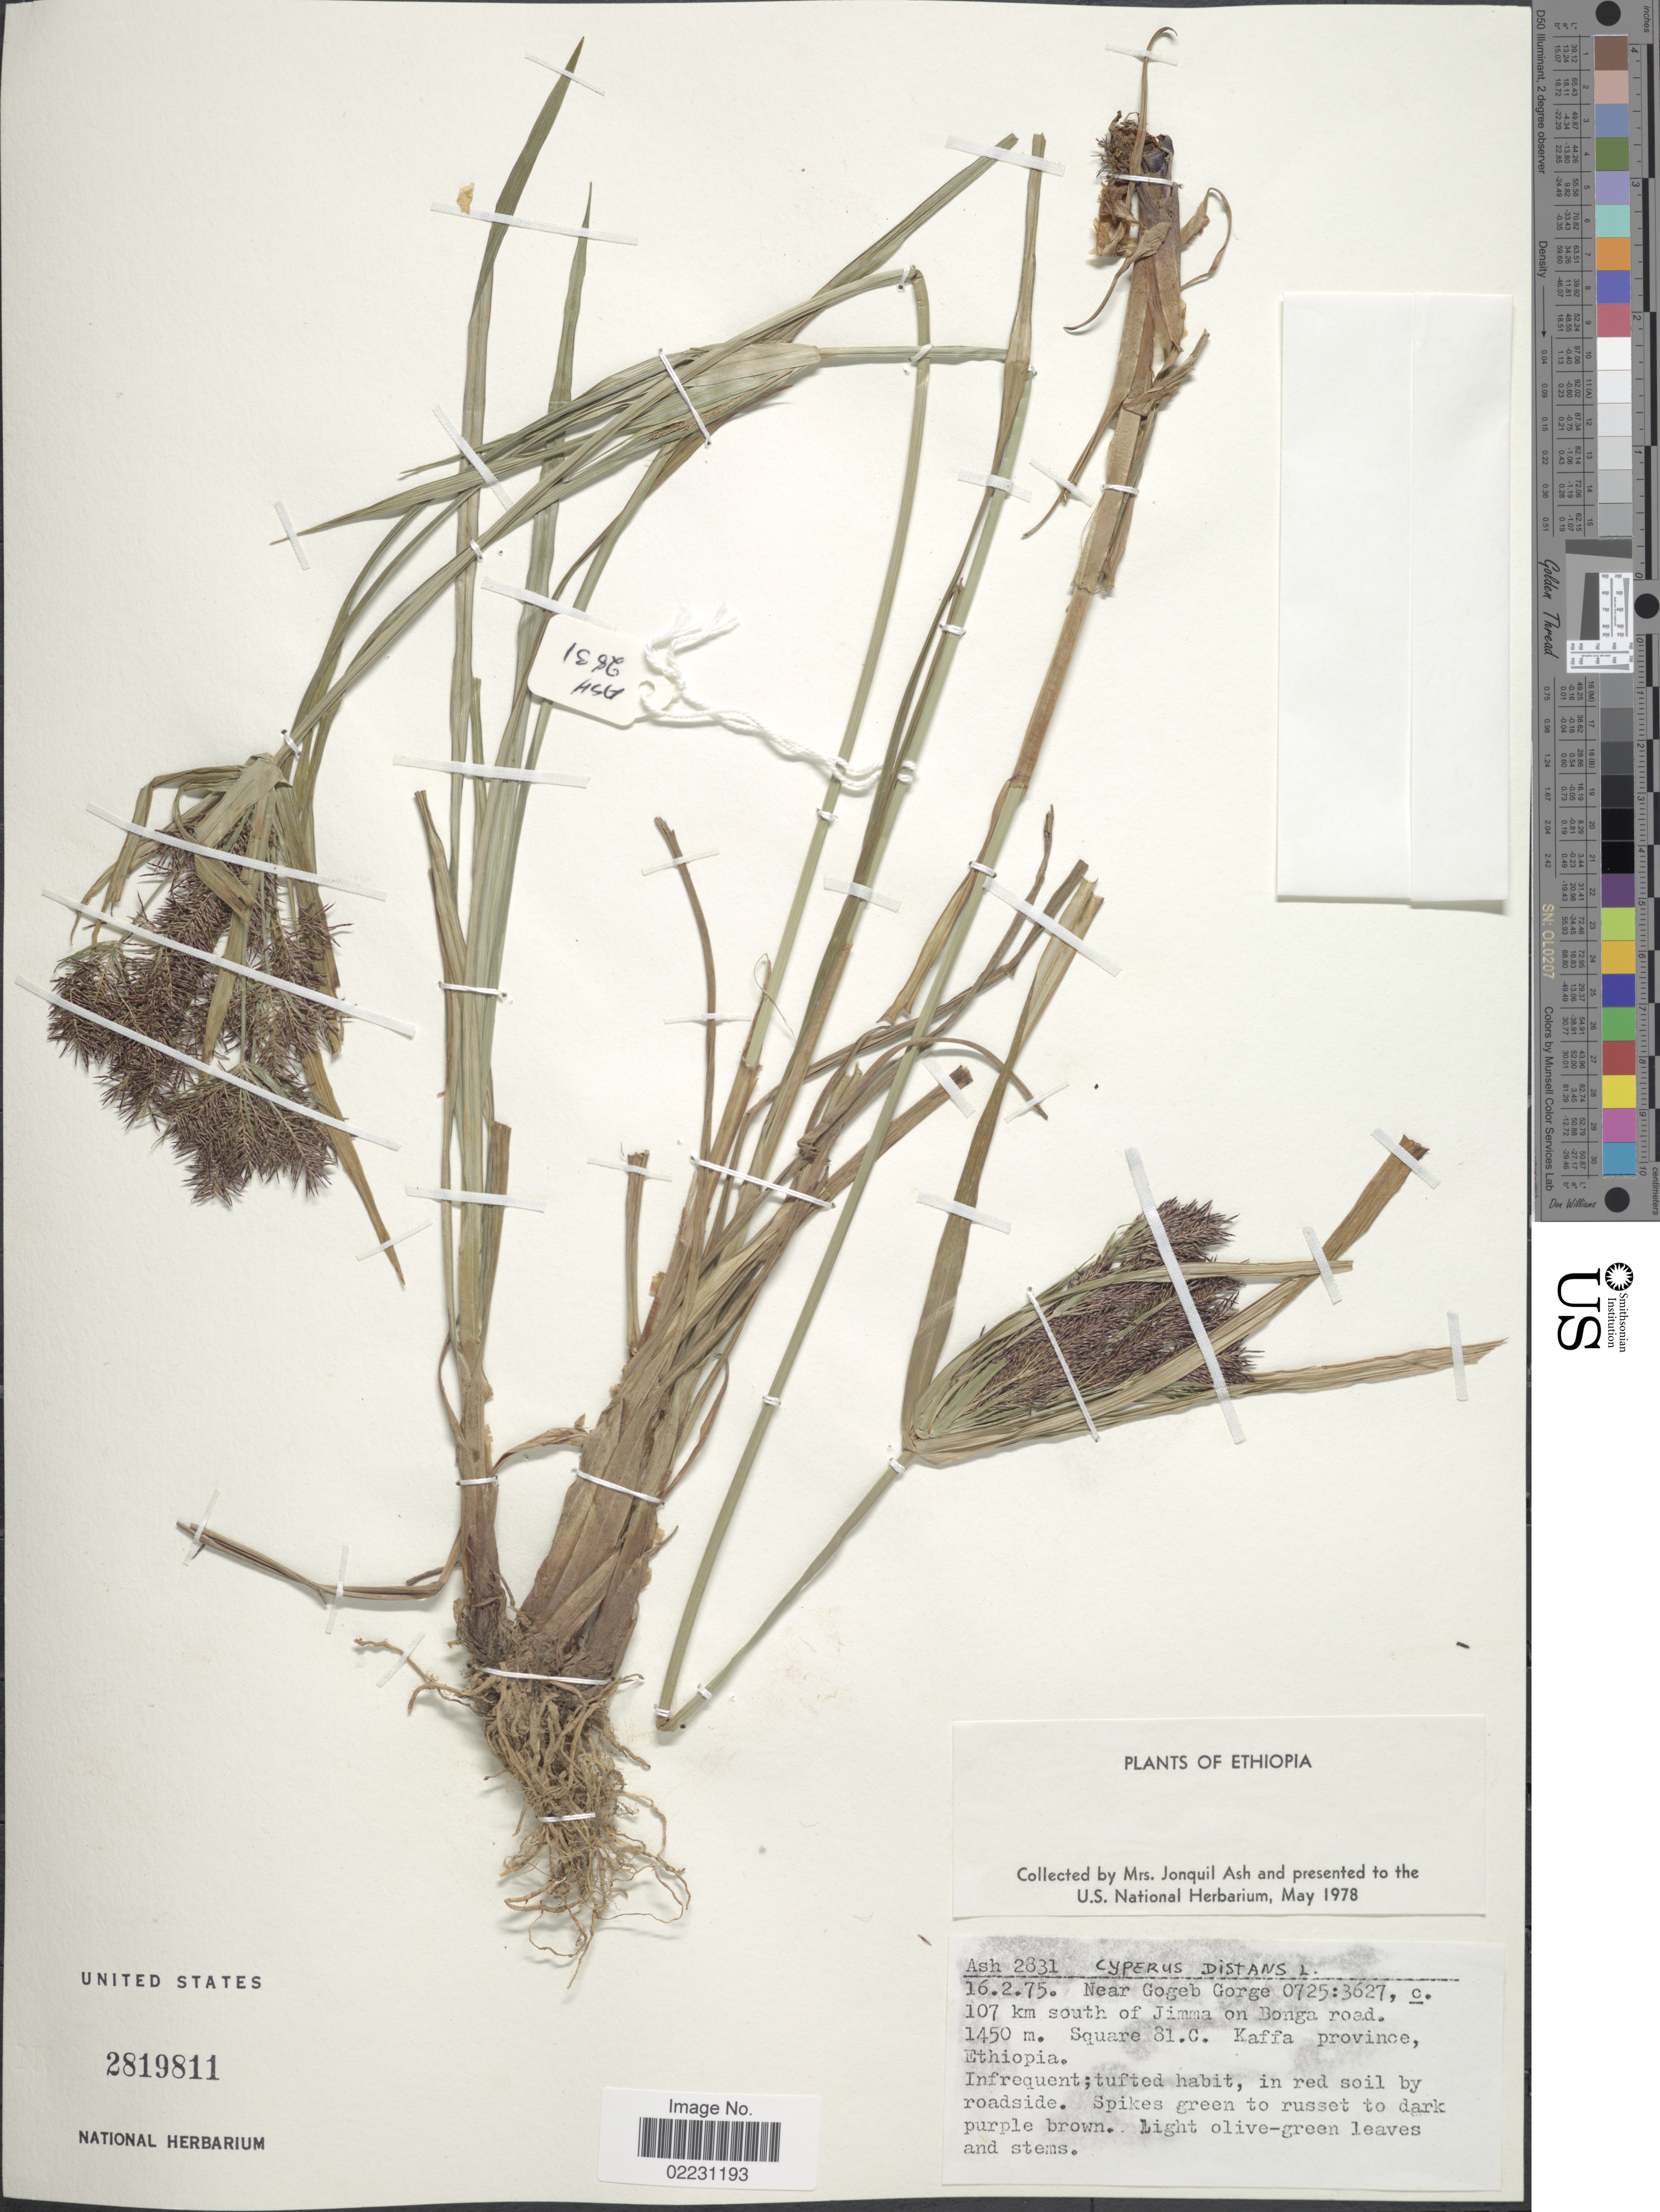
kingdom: Plantae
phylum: Tracheophyta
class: Liliopsida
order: Poales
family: Cyperaceae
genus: Cyperus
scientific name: Cyperus distans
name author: L. f.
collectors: -. Ash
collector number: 2831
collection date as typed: Transcribed d/m/y: 16/2/75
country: Ethiopia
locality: Near Gogeb Gorge, c. 107 km south of Jimma on Bonga road. Square 81.C. Kaffa province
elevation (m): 1450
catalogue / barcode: US 2819811